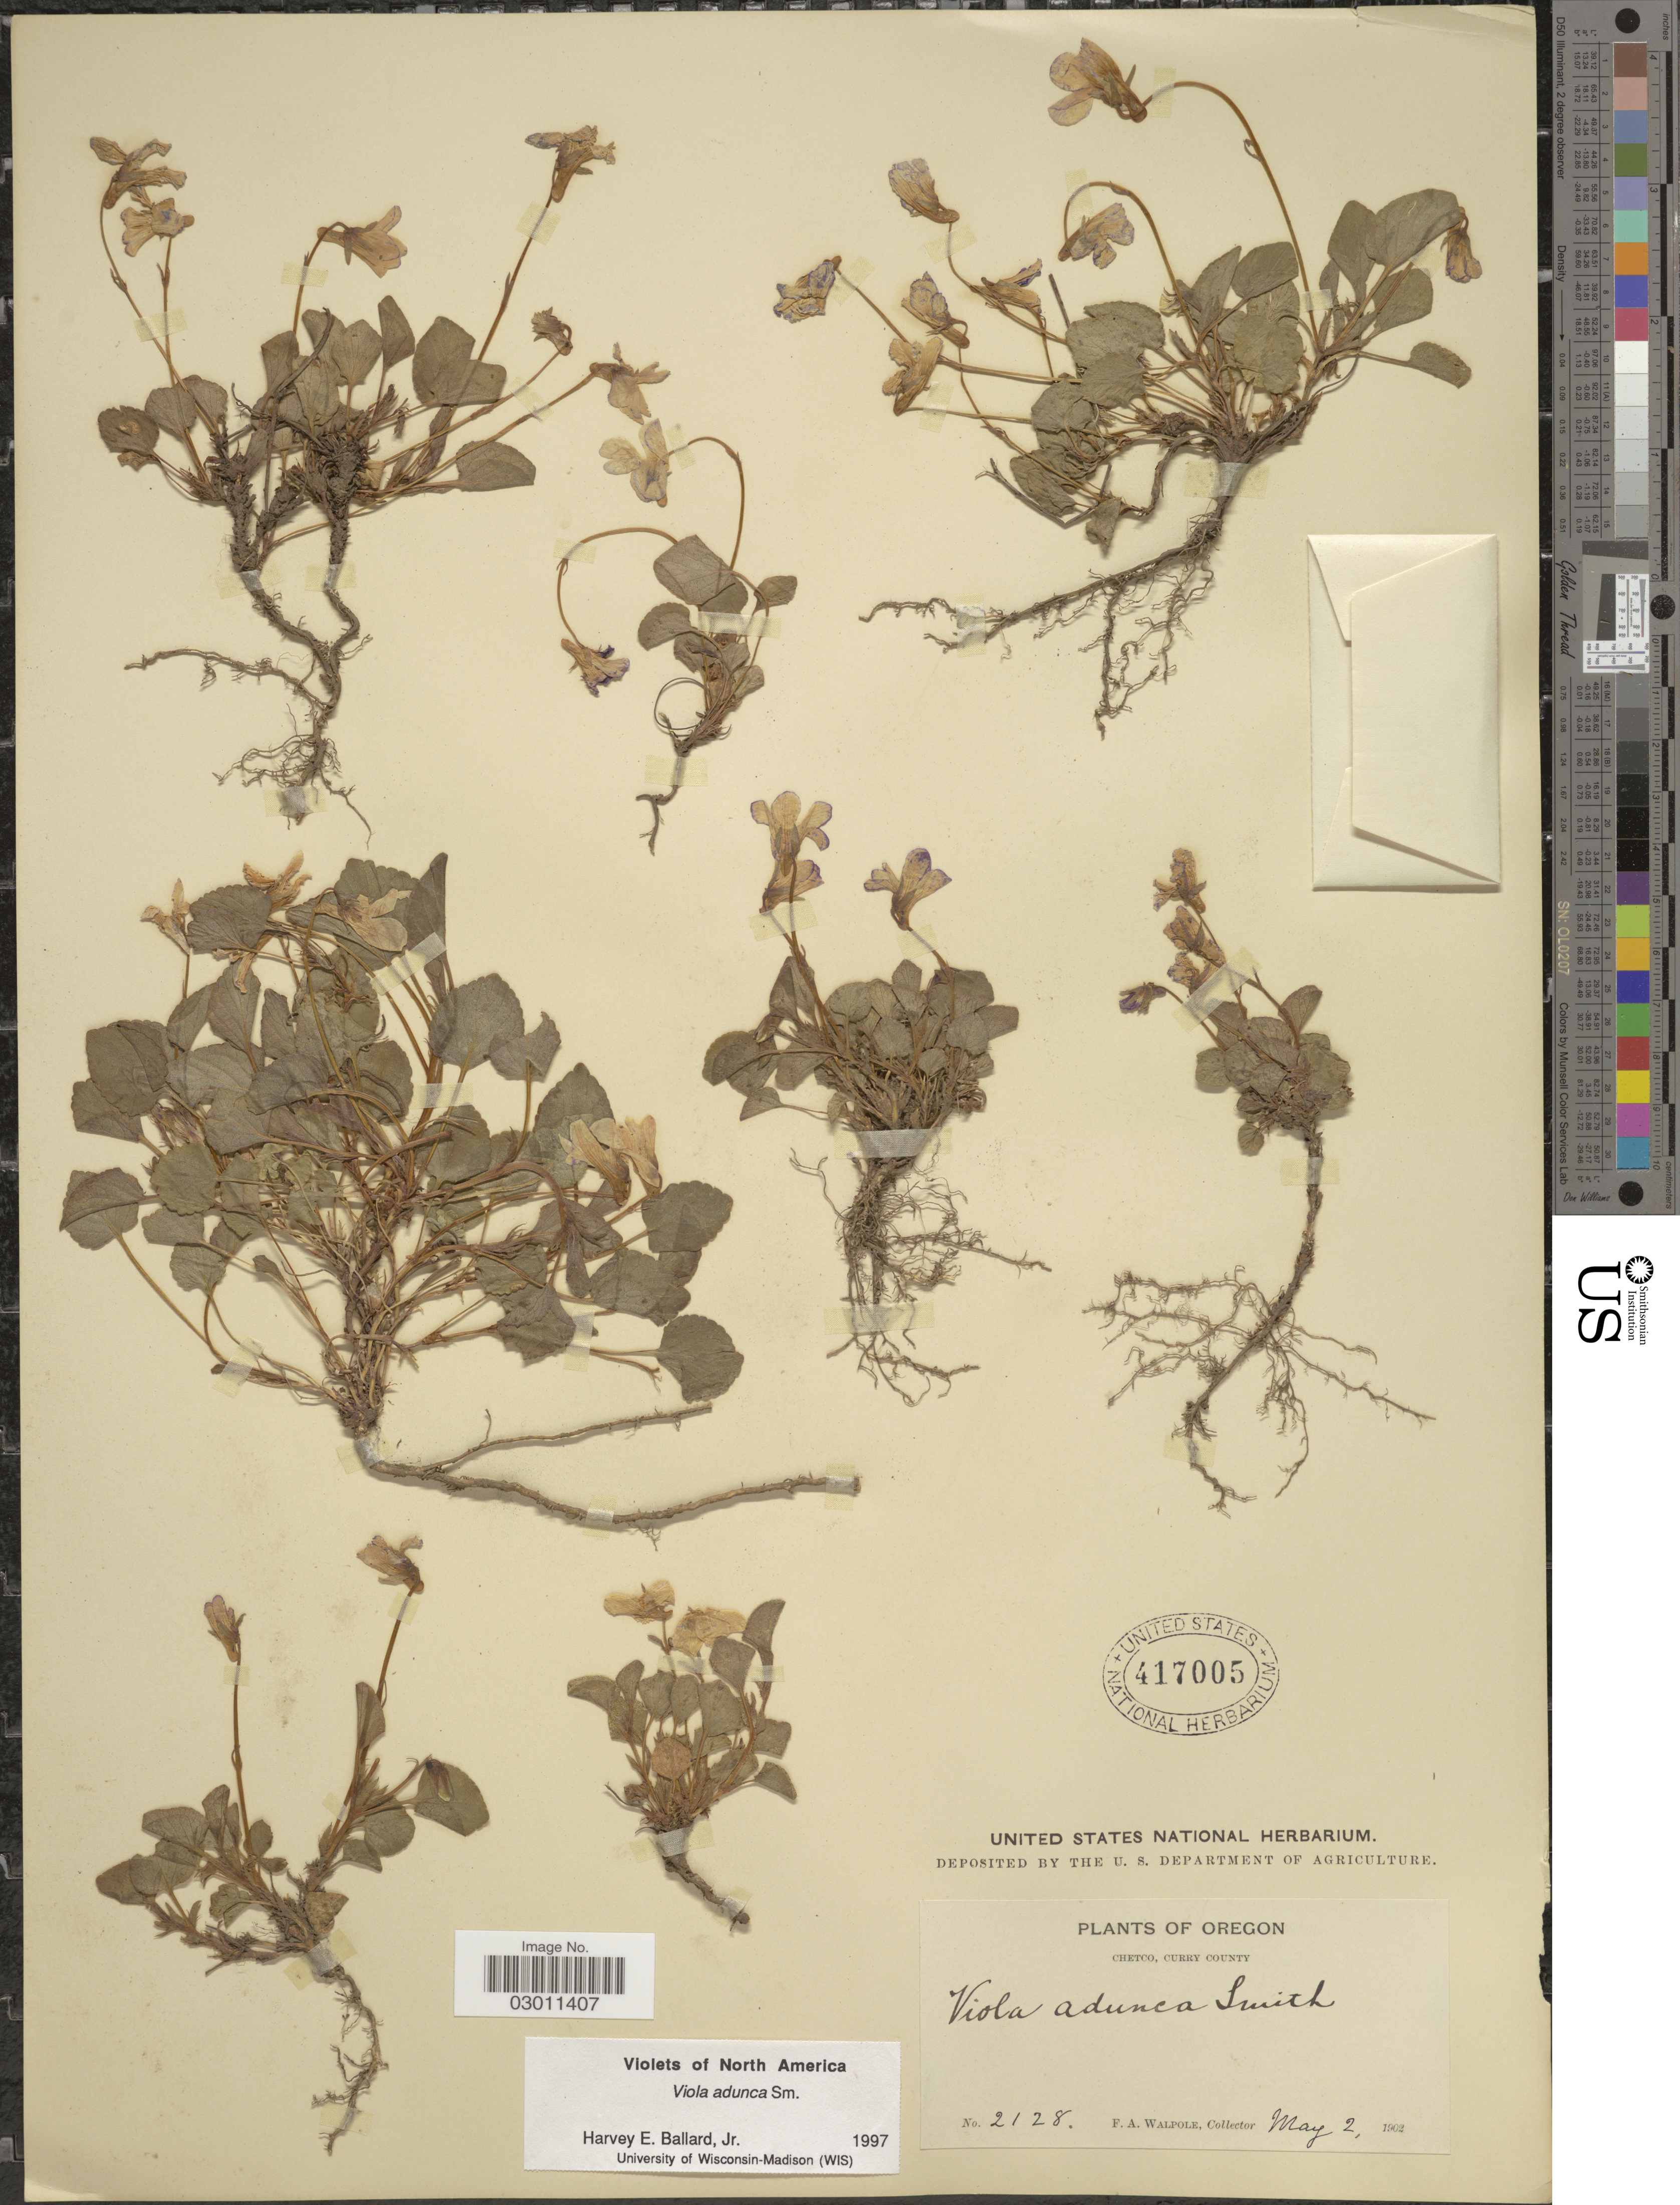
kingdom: Plantae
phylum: Tracheophyta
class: Magnoliopsida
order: Malpighiales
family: Violaceae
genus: Viola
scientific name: Viola adunca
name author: Sm.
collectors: F. Walpole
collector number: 2128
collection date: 1902-05-02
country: United States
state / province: Oregon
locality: Chetco, Curry County.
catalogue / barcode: US 417005